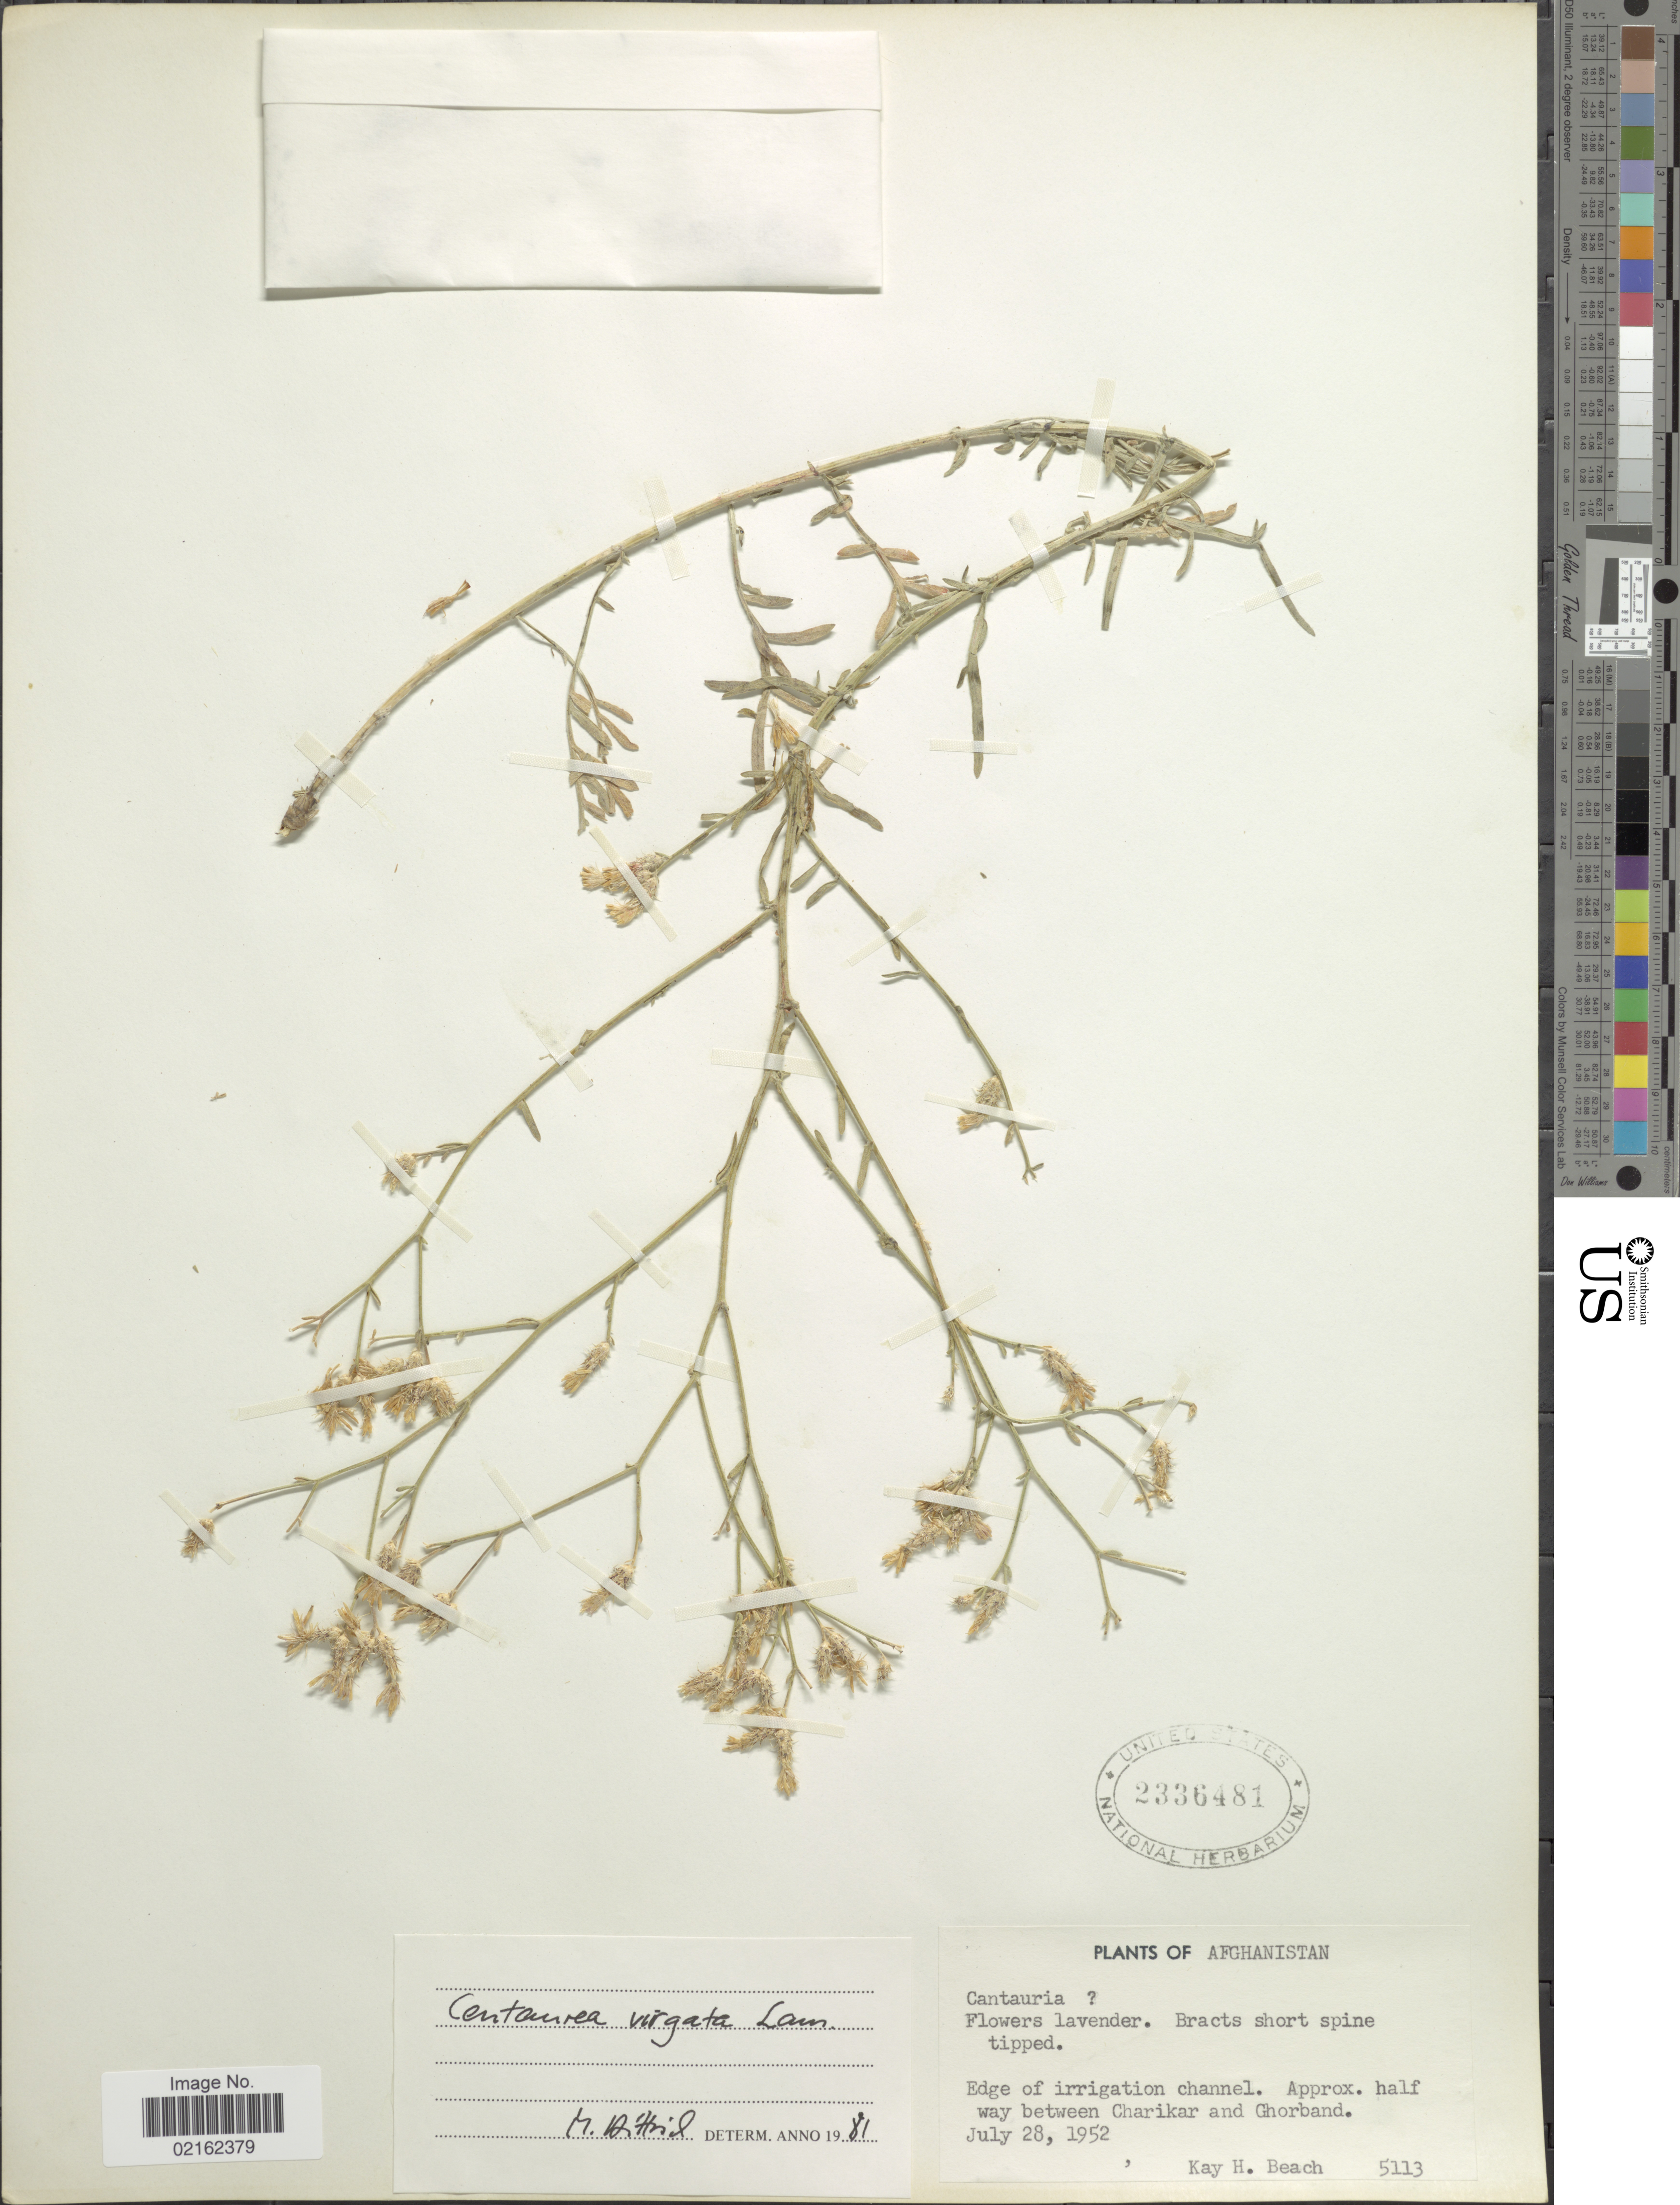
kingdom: Plantae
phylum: Tracheophyta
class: Magnoliopsida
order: Asterales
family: Asteraceae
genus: Centaurea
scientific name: Centaurea virgata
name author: Lam.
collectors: K. H. Beach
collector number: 5113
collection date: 1952-07-28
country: Afghanistan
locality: Approx. halfway between Charikar and Ghorband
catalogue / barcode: US 2336481